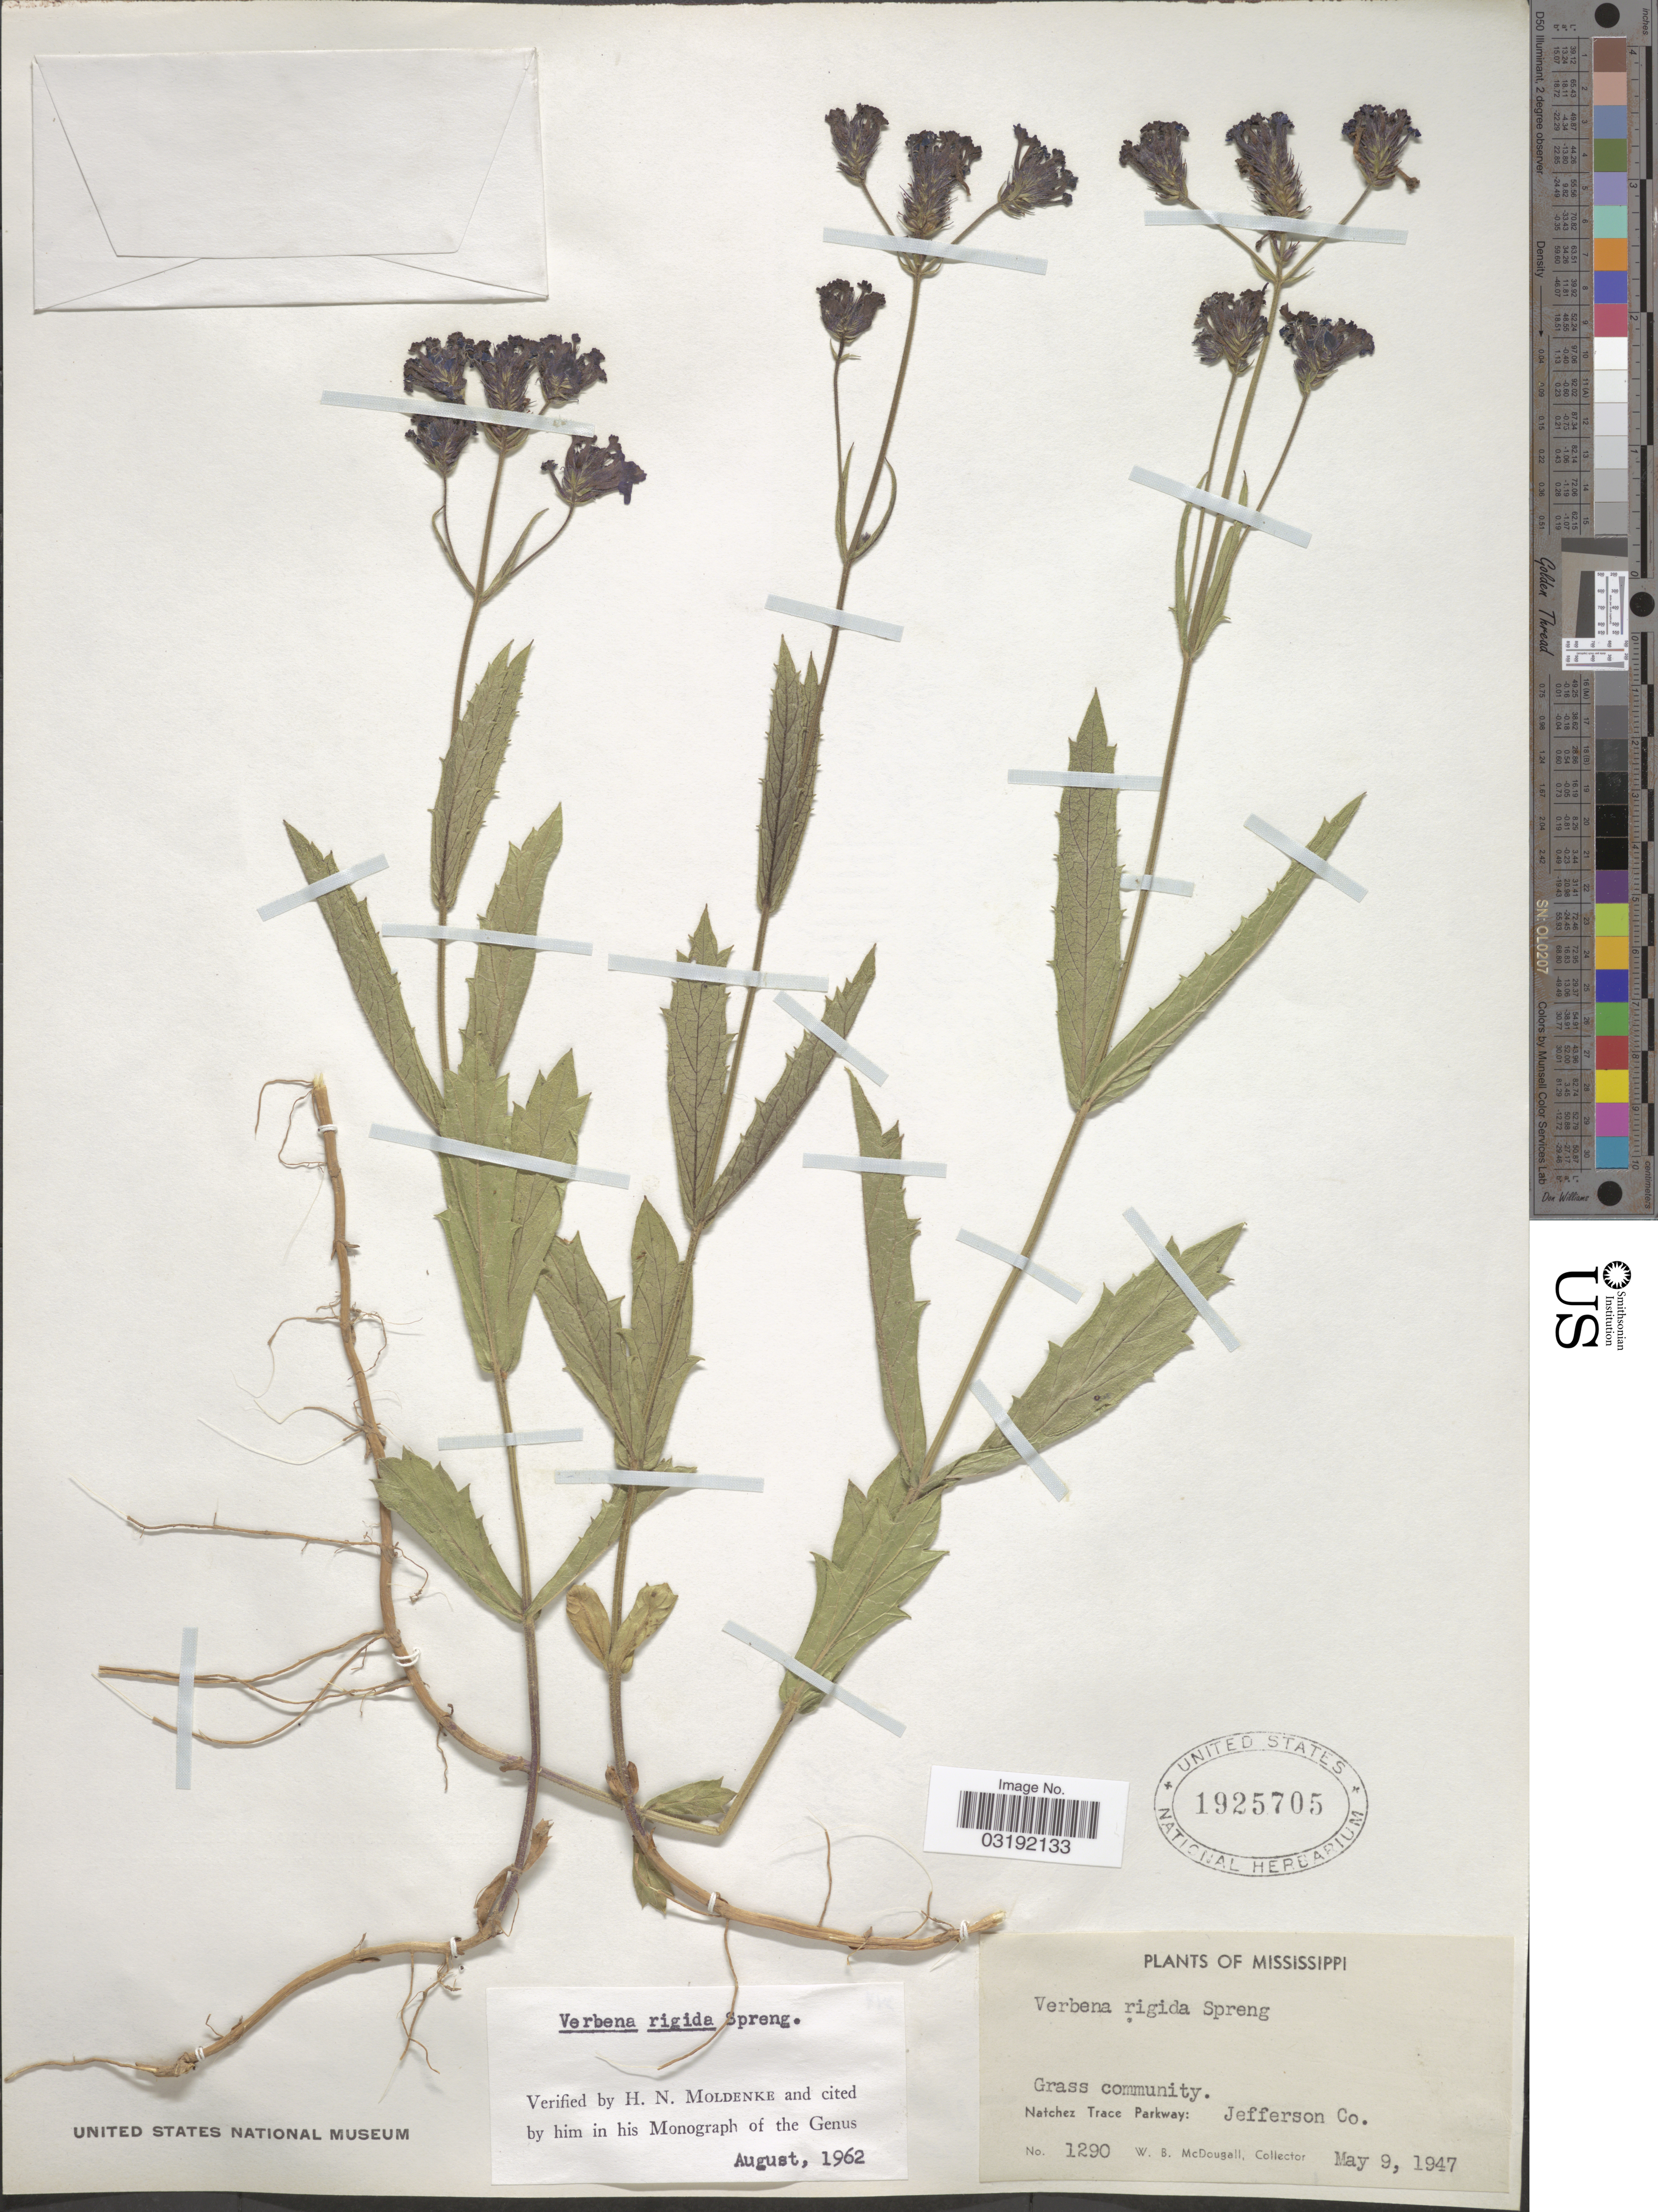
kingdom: Plantae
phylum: Tracheophyta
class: Magnoliopsida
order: Lamiales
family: Verbenaceae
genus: Verbena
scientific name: Verbena rigida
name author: Spreng.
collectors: W. B. McDougall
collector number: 1290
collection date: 1947-05-09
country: United States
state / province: Mississippi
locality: Natchez Trace Parkway: Jefferson Co.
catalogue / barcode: US 1925705